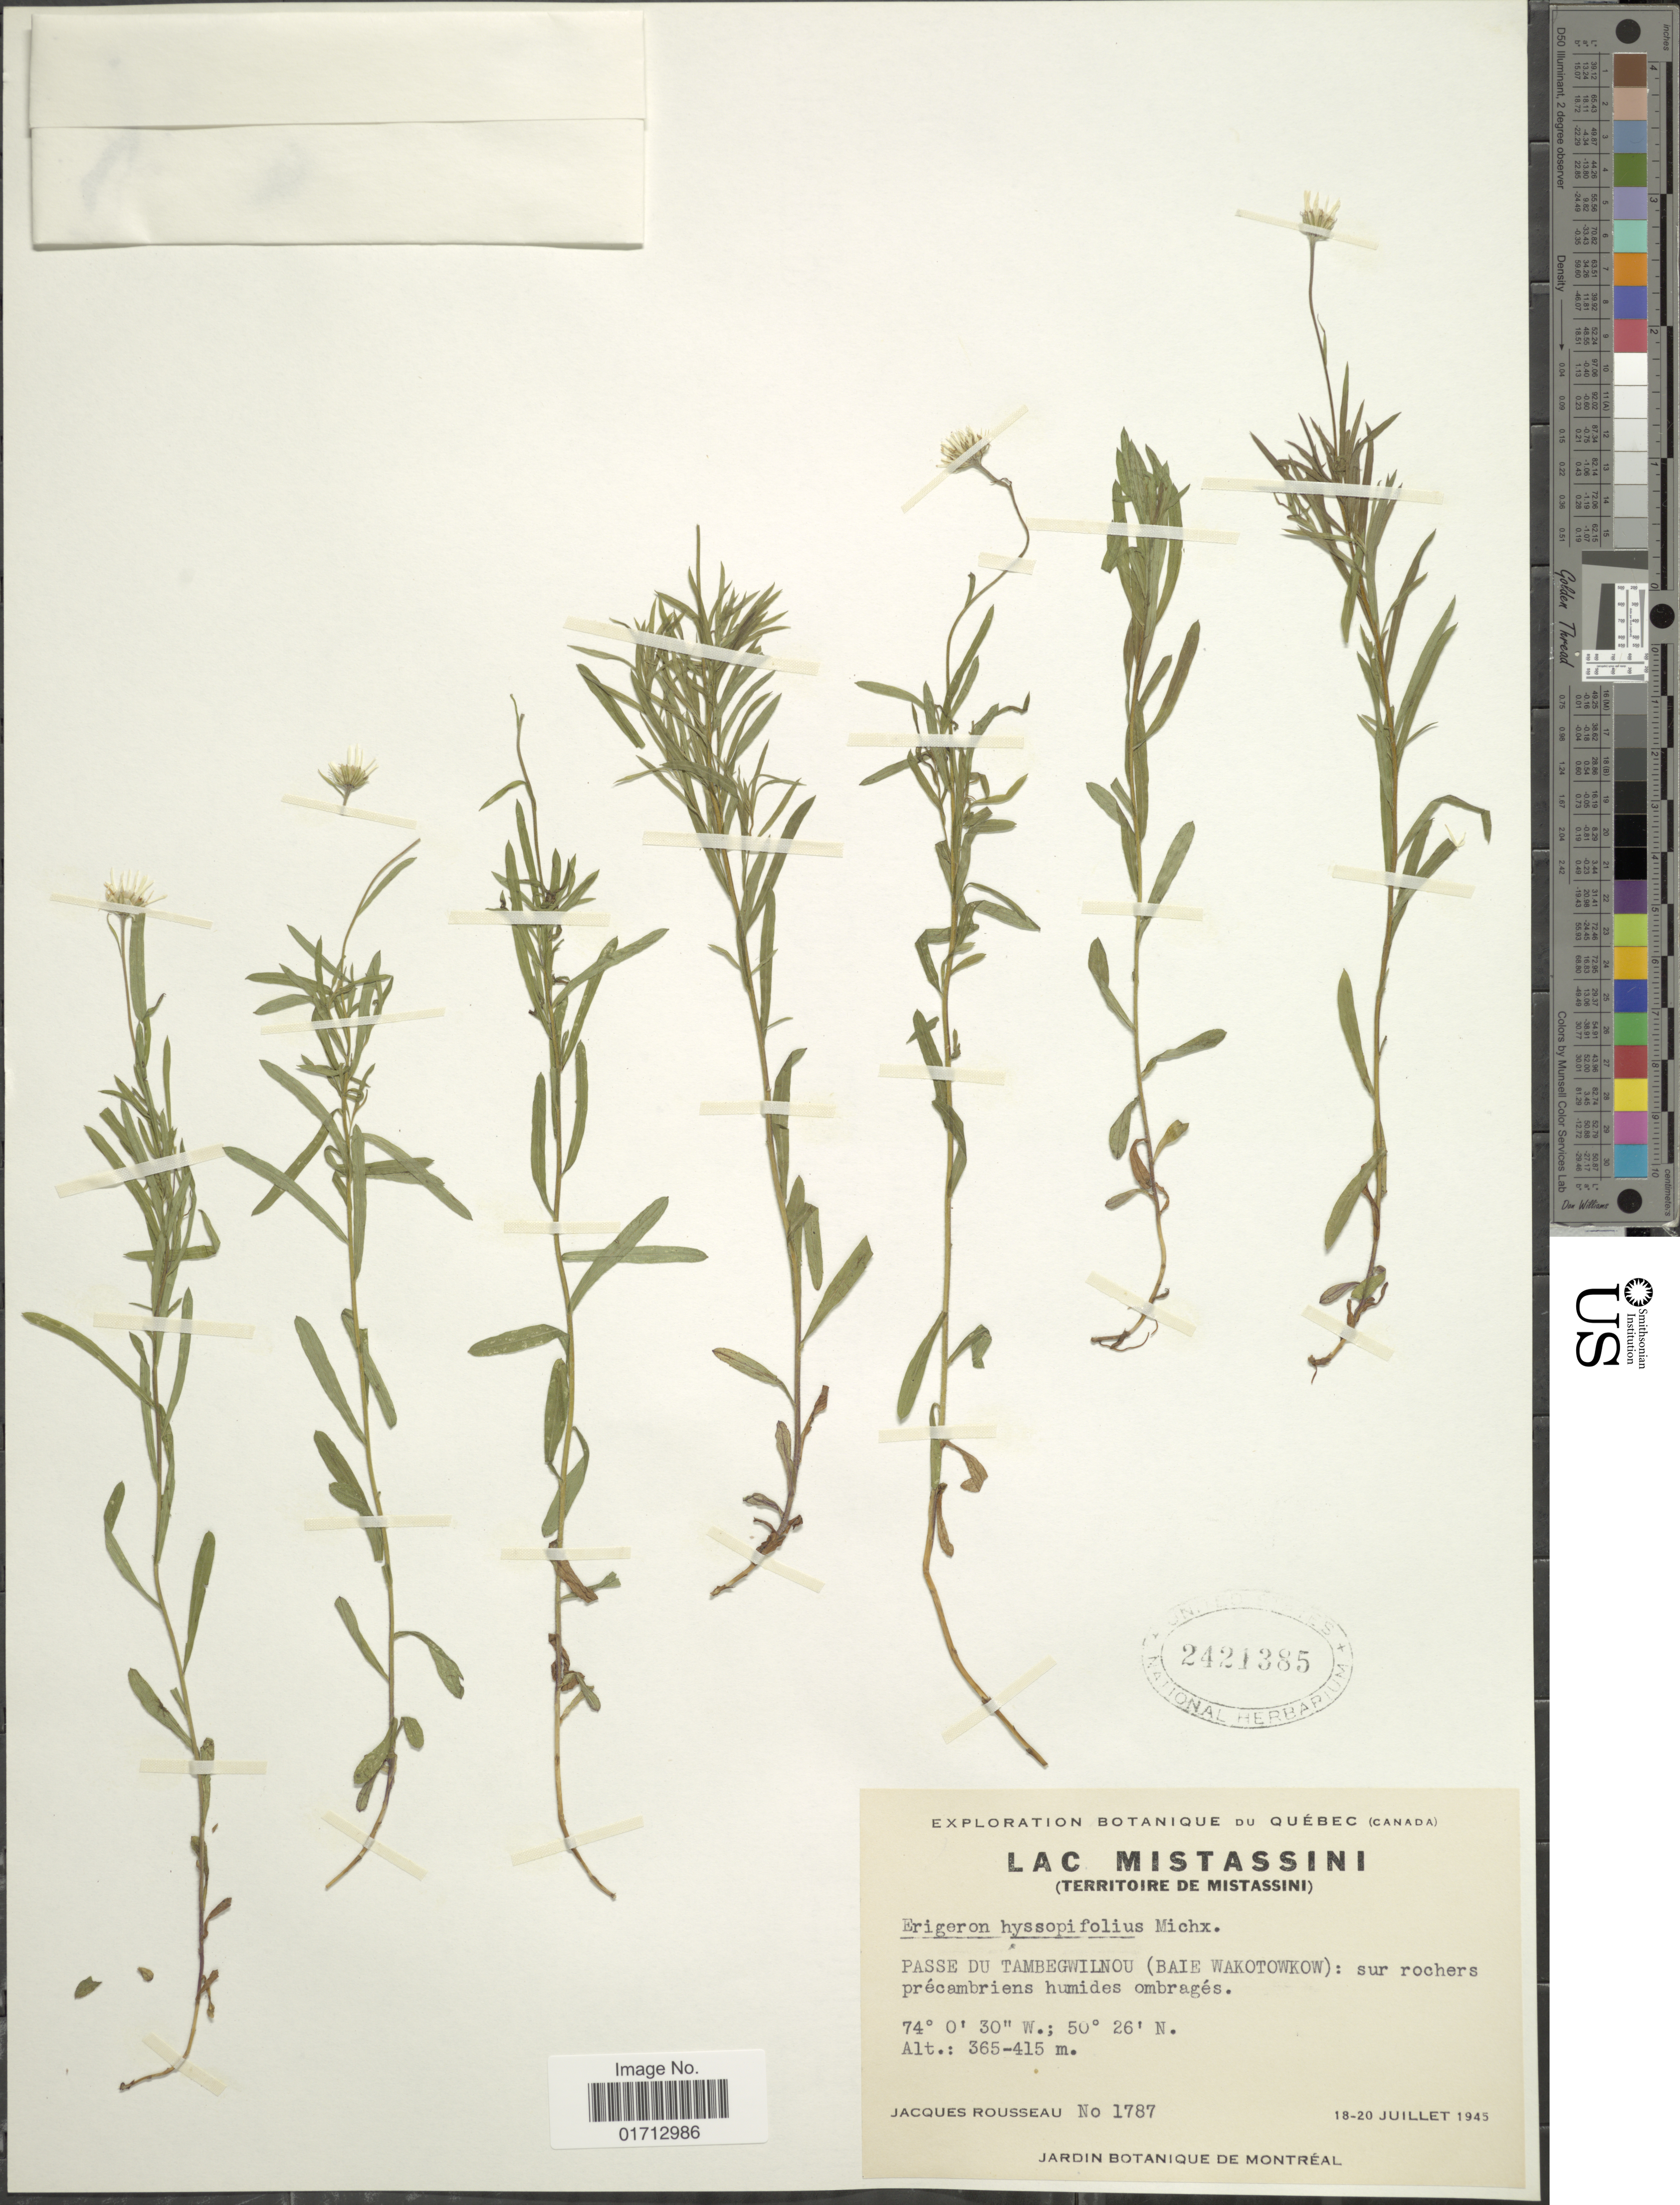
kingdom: Plantae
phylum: Tracheophyta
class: Magnoliopsida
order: Asterales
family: Asteraceae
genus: Erigeron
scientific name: Erigeron hyssopifolius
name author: Michx.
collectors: J. Rouleau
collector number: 1787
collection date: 1945-07-18/1945-07-20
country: Canada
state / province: Quebec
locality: Lac Mistassini (territoire de Mistassini), Passe du Tambegwilnou (Bai Wakotowkow).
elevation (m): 365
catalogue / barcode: US 2421385